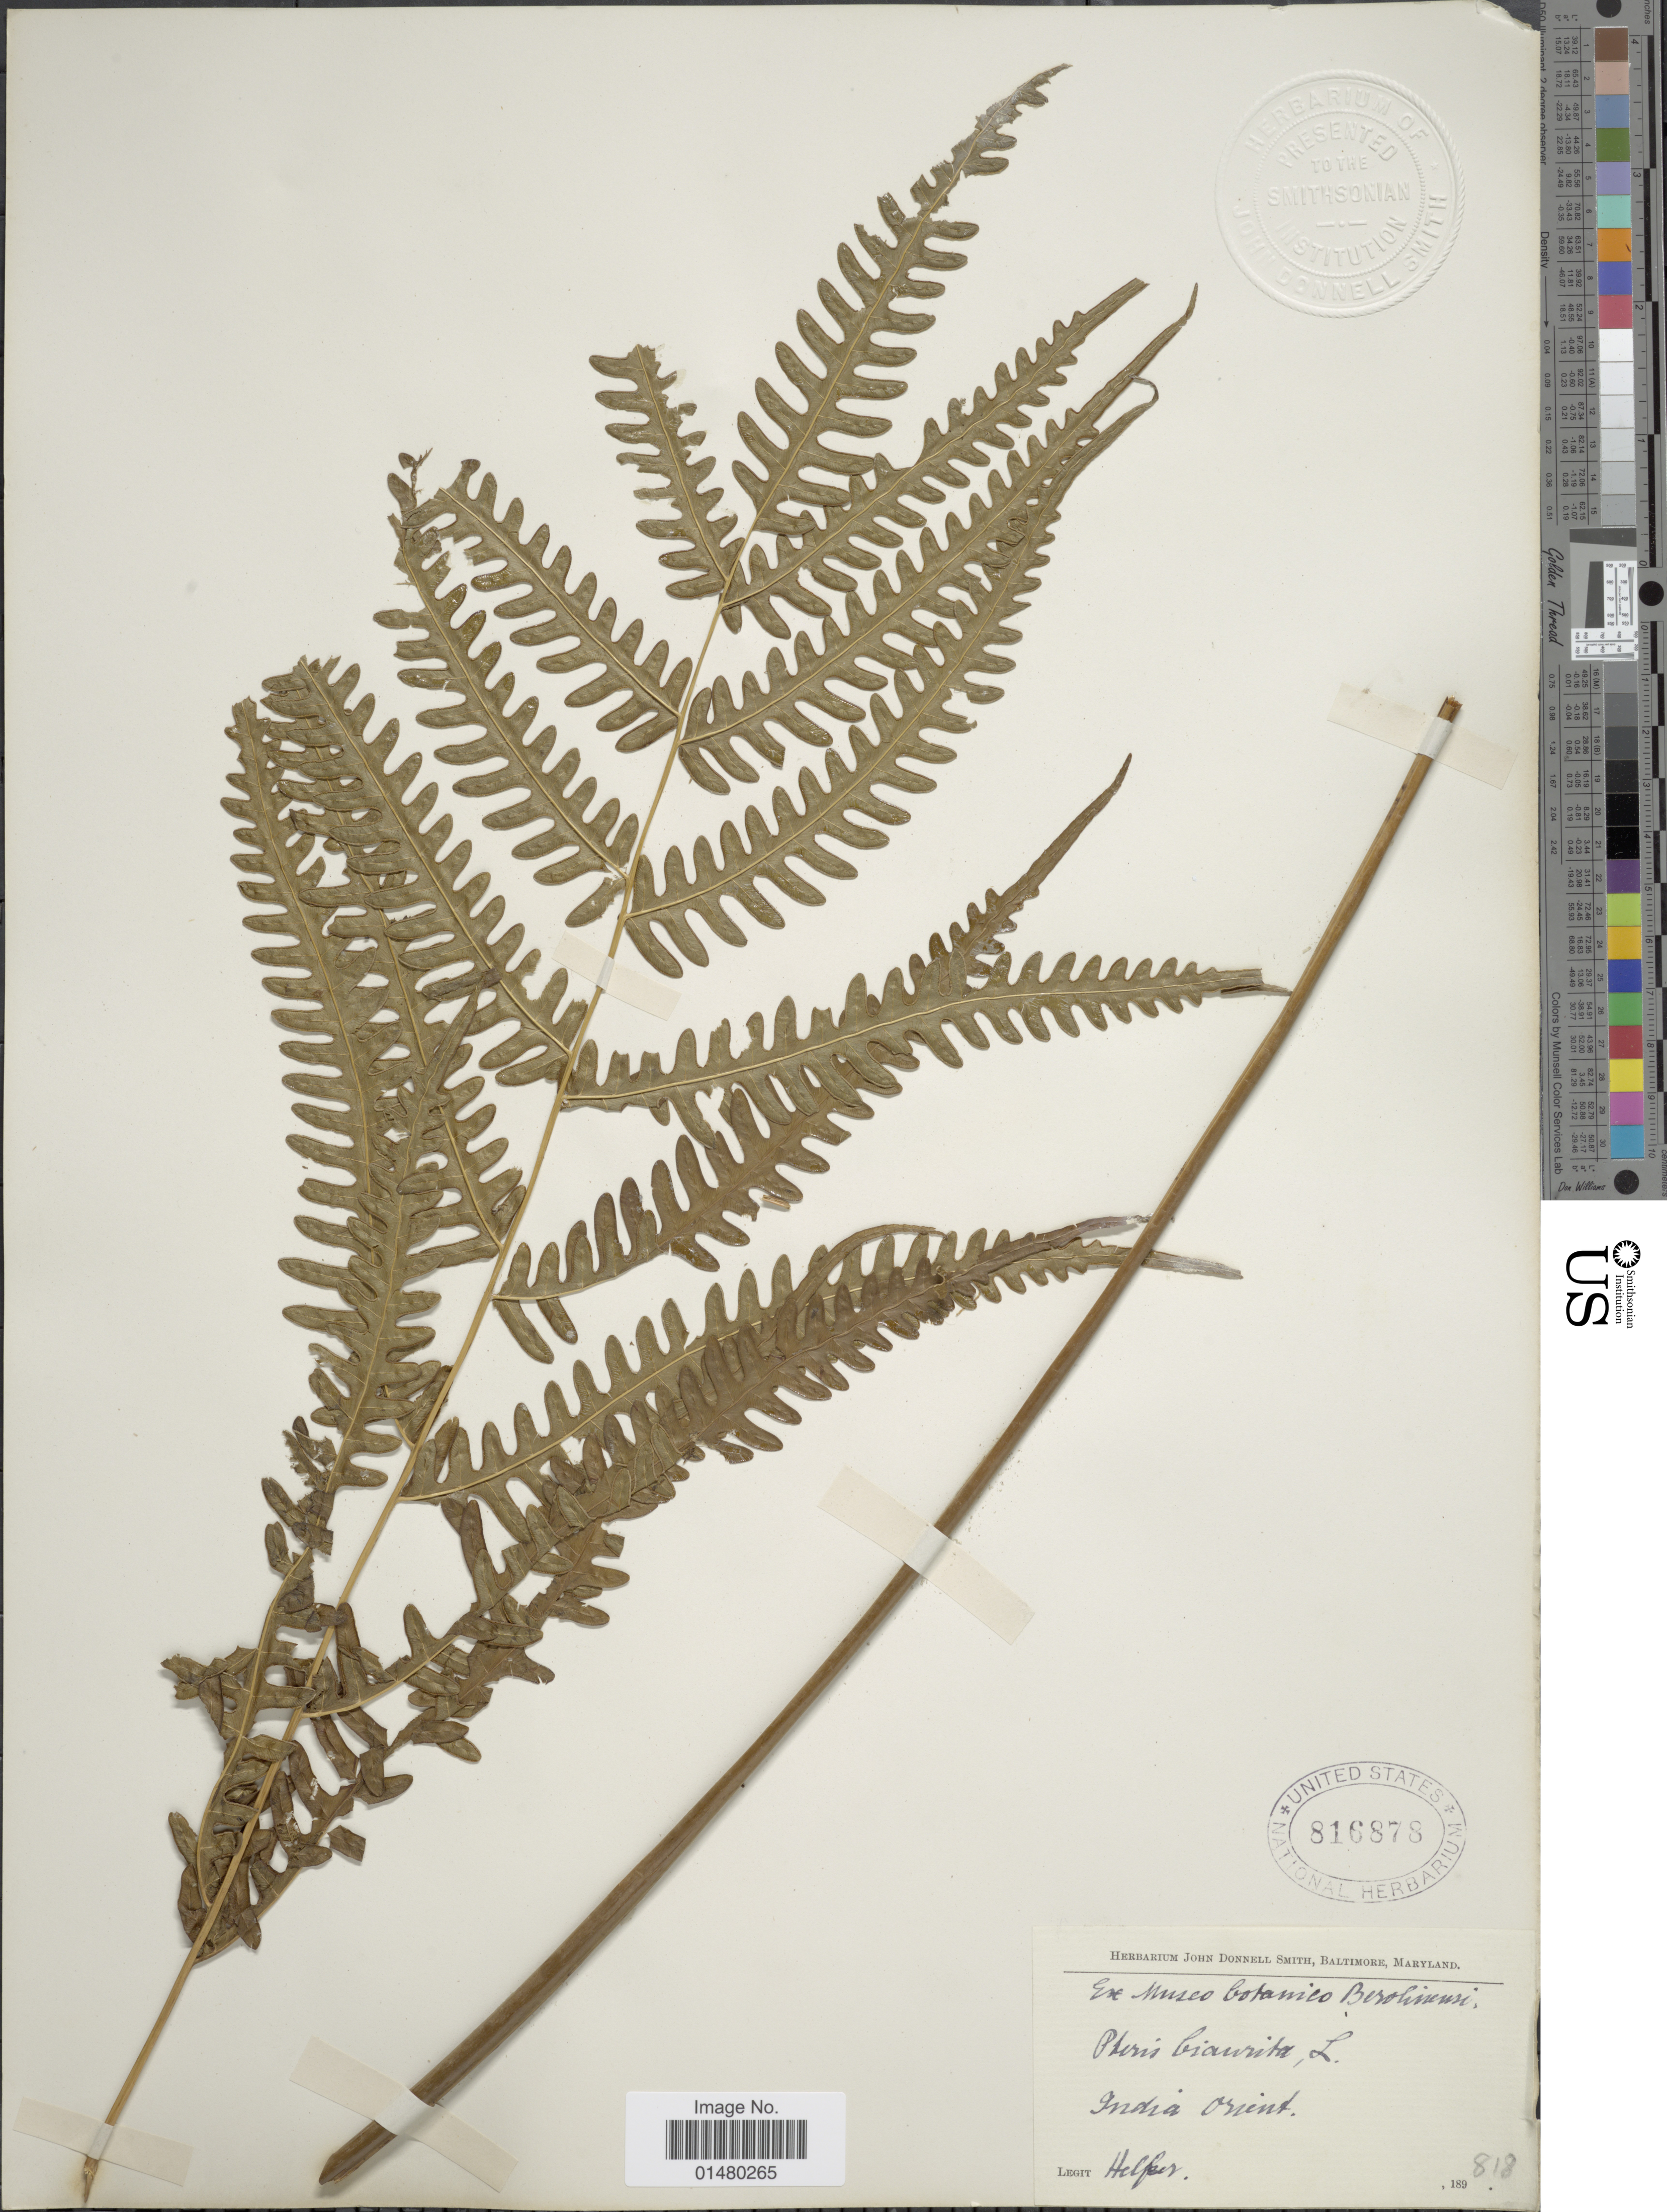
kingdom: Plantae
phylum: Tracheophyta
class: Polypodiopsida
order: Polypodiales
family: Pteridaceae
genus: Pteris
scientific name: Pteris biaurita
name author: L.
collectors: Helfer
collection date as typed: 189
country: India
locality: India Orient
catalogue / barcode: US 816878